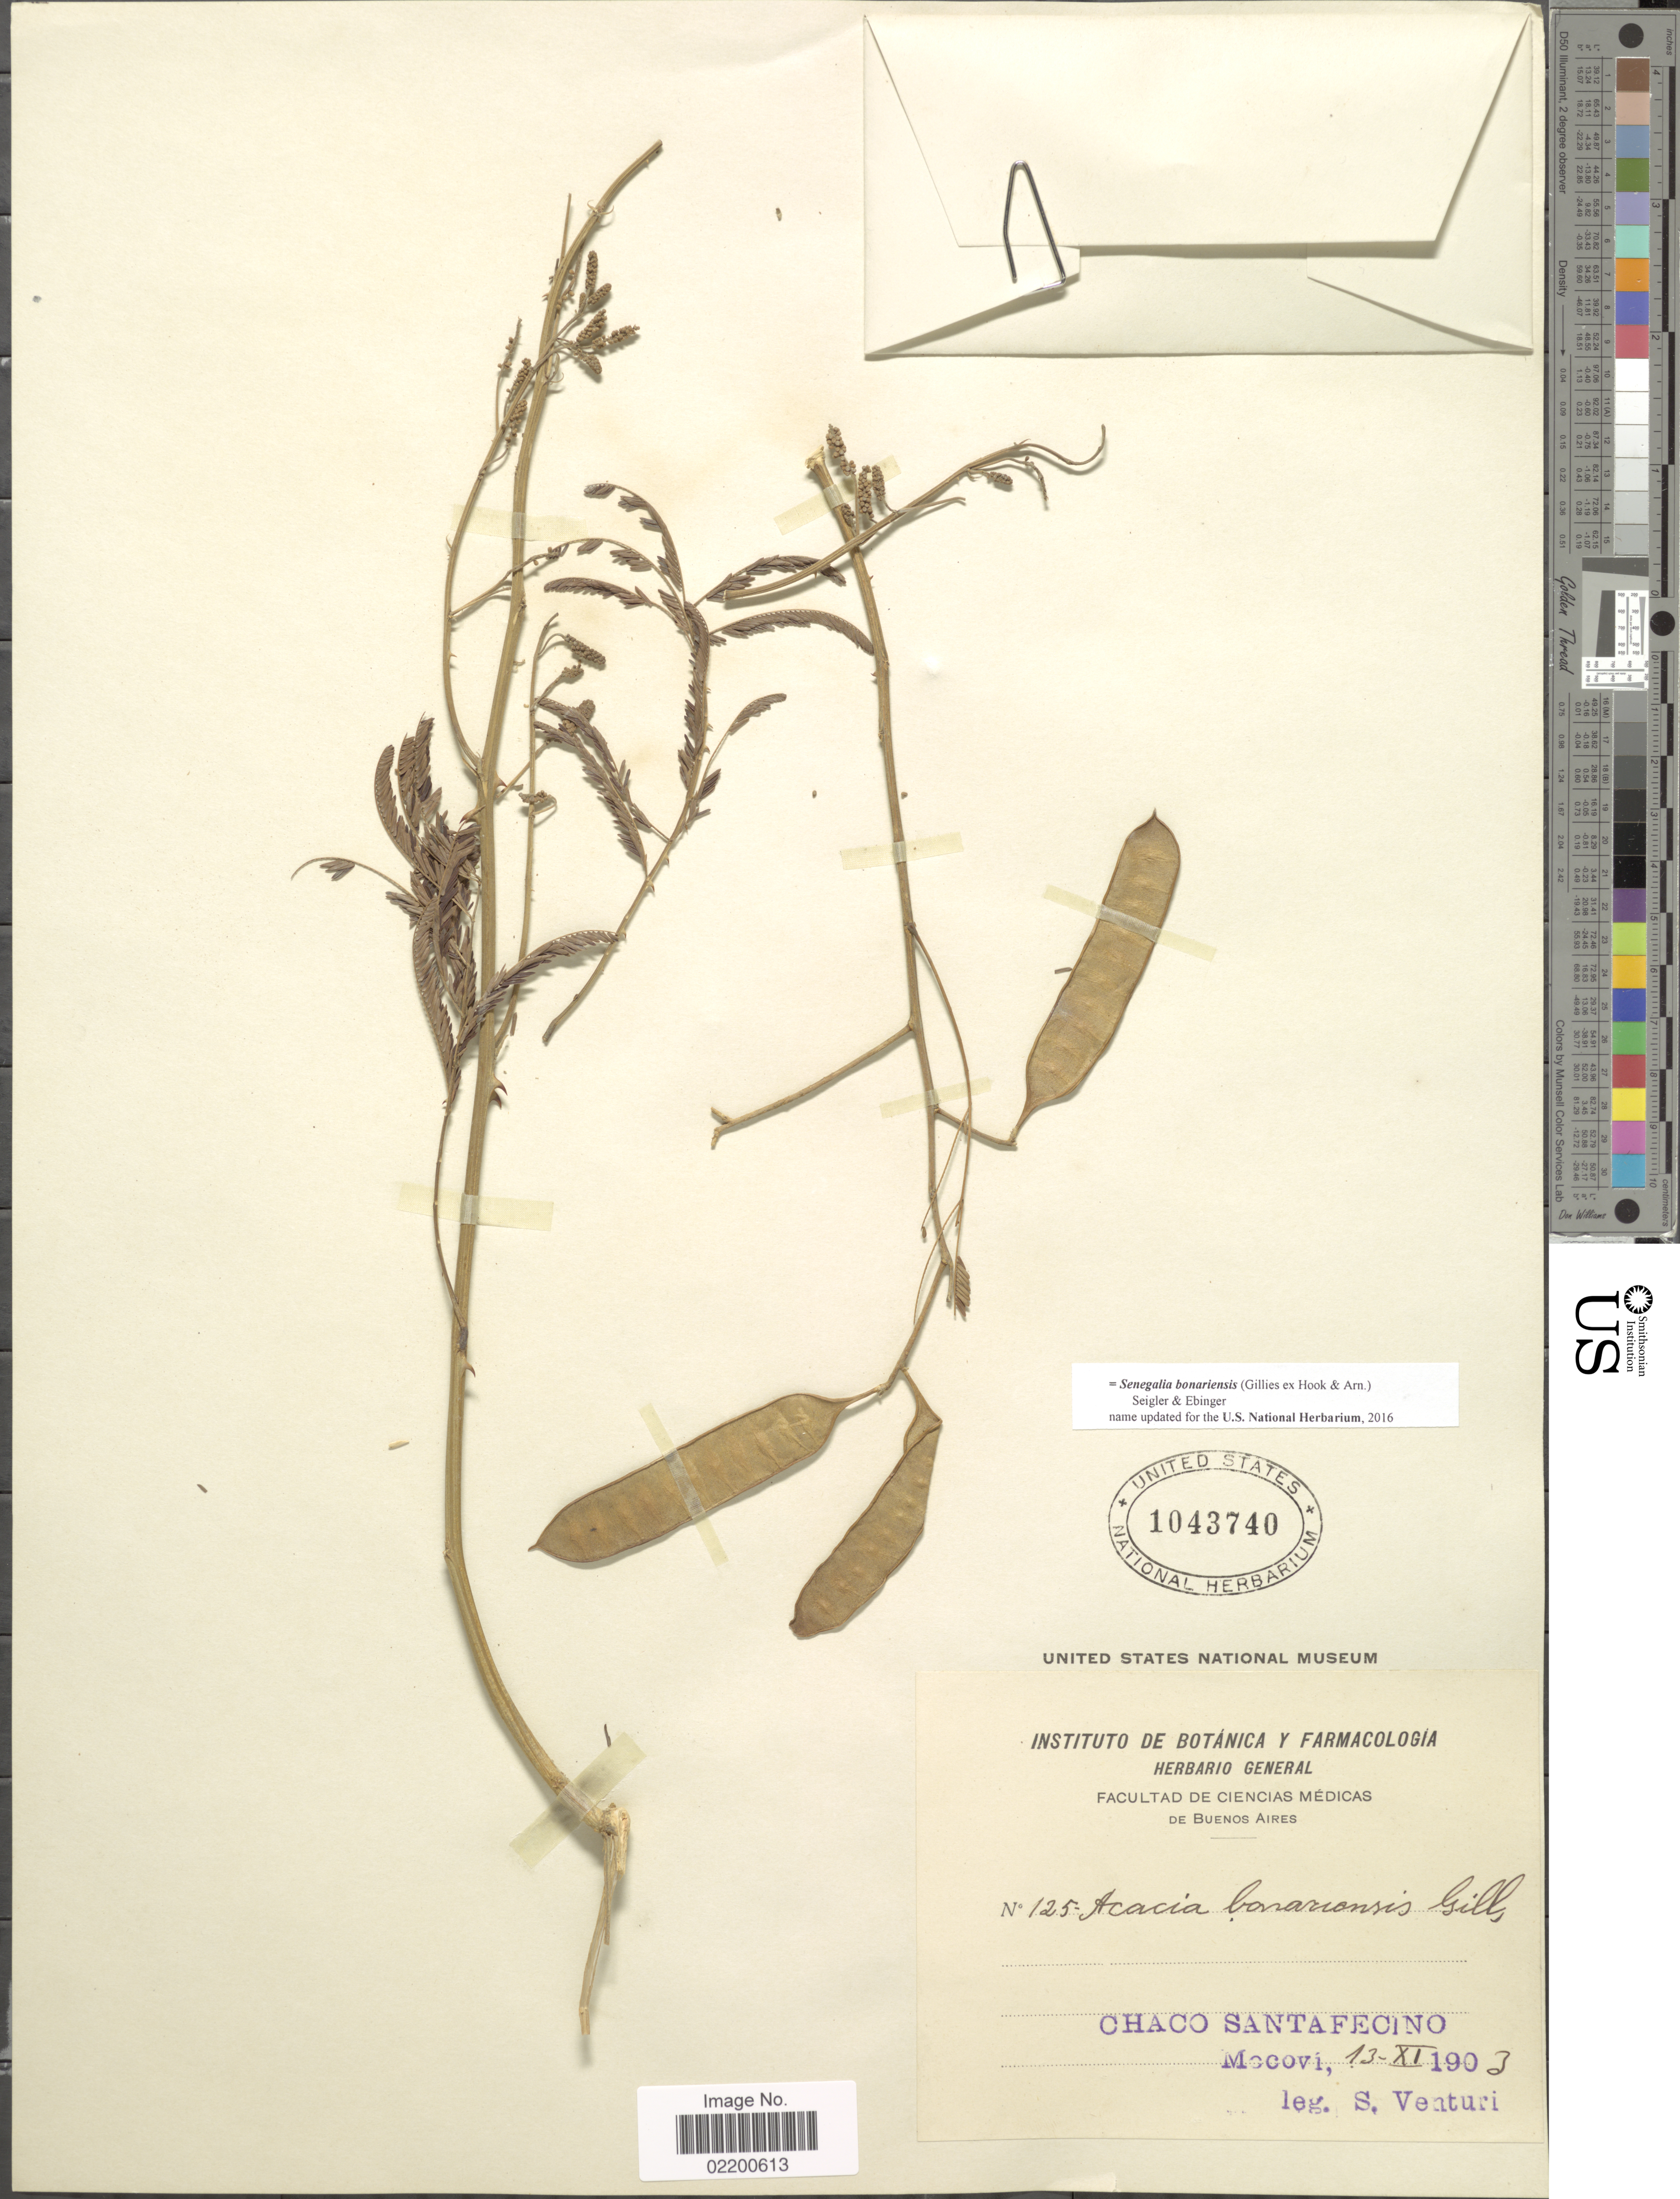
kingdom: Plantae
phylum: Tracheophyta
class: Magnoliopsida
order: Fabales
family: Fabaceae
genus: Senegalia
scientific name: Senegalia bonariensis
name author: (Gillies ex Hook. & Arn.) Seigler & Ebinger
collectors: S. Venturi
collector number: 125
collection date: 1903-11-13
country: Argentina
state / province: Buenos Aires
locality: Facultad De Ciencias Medicas, De Buenos Aire, Chaco Santafecino, Mocovi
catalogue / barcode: US 1043740